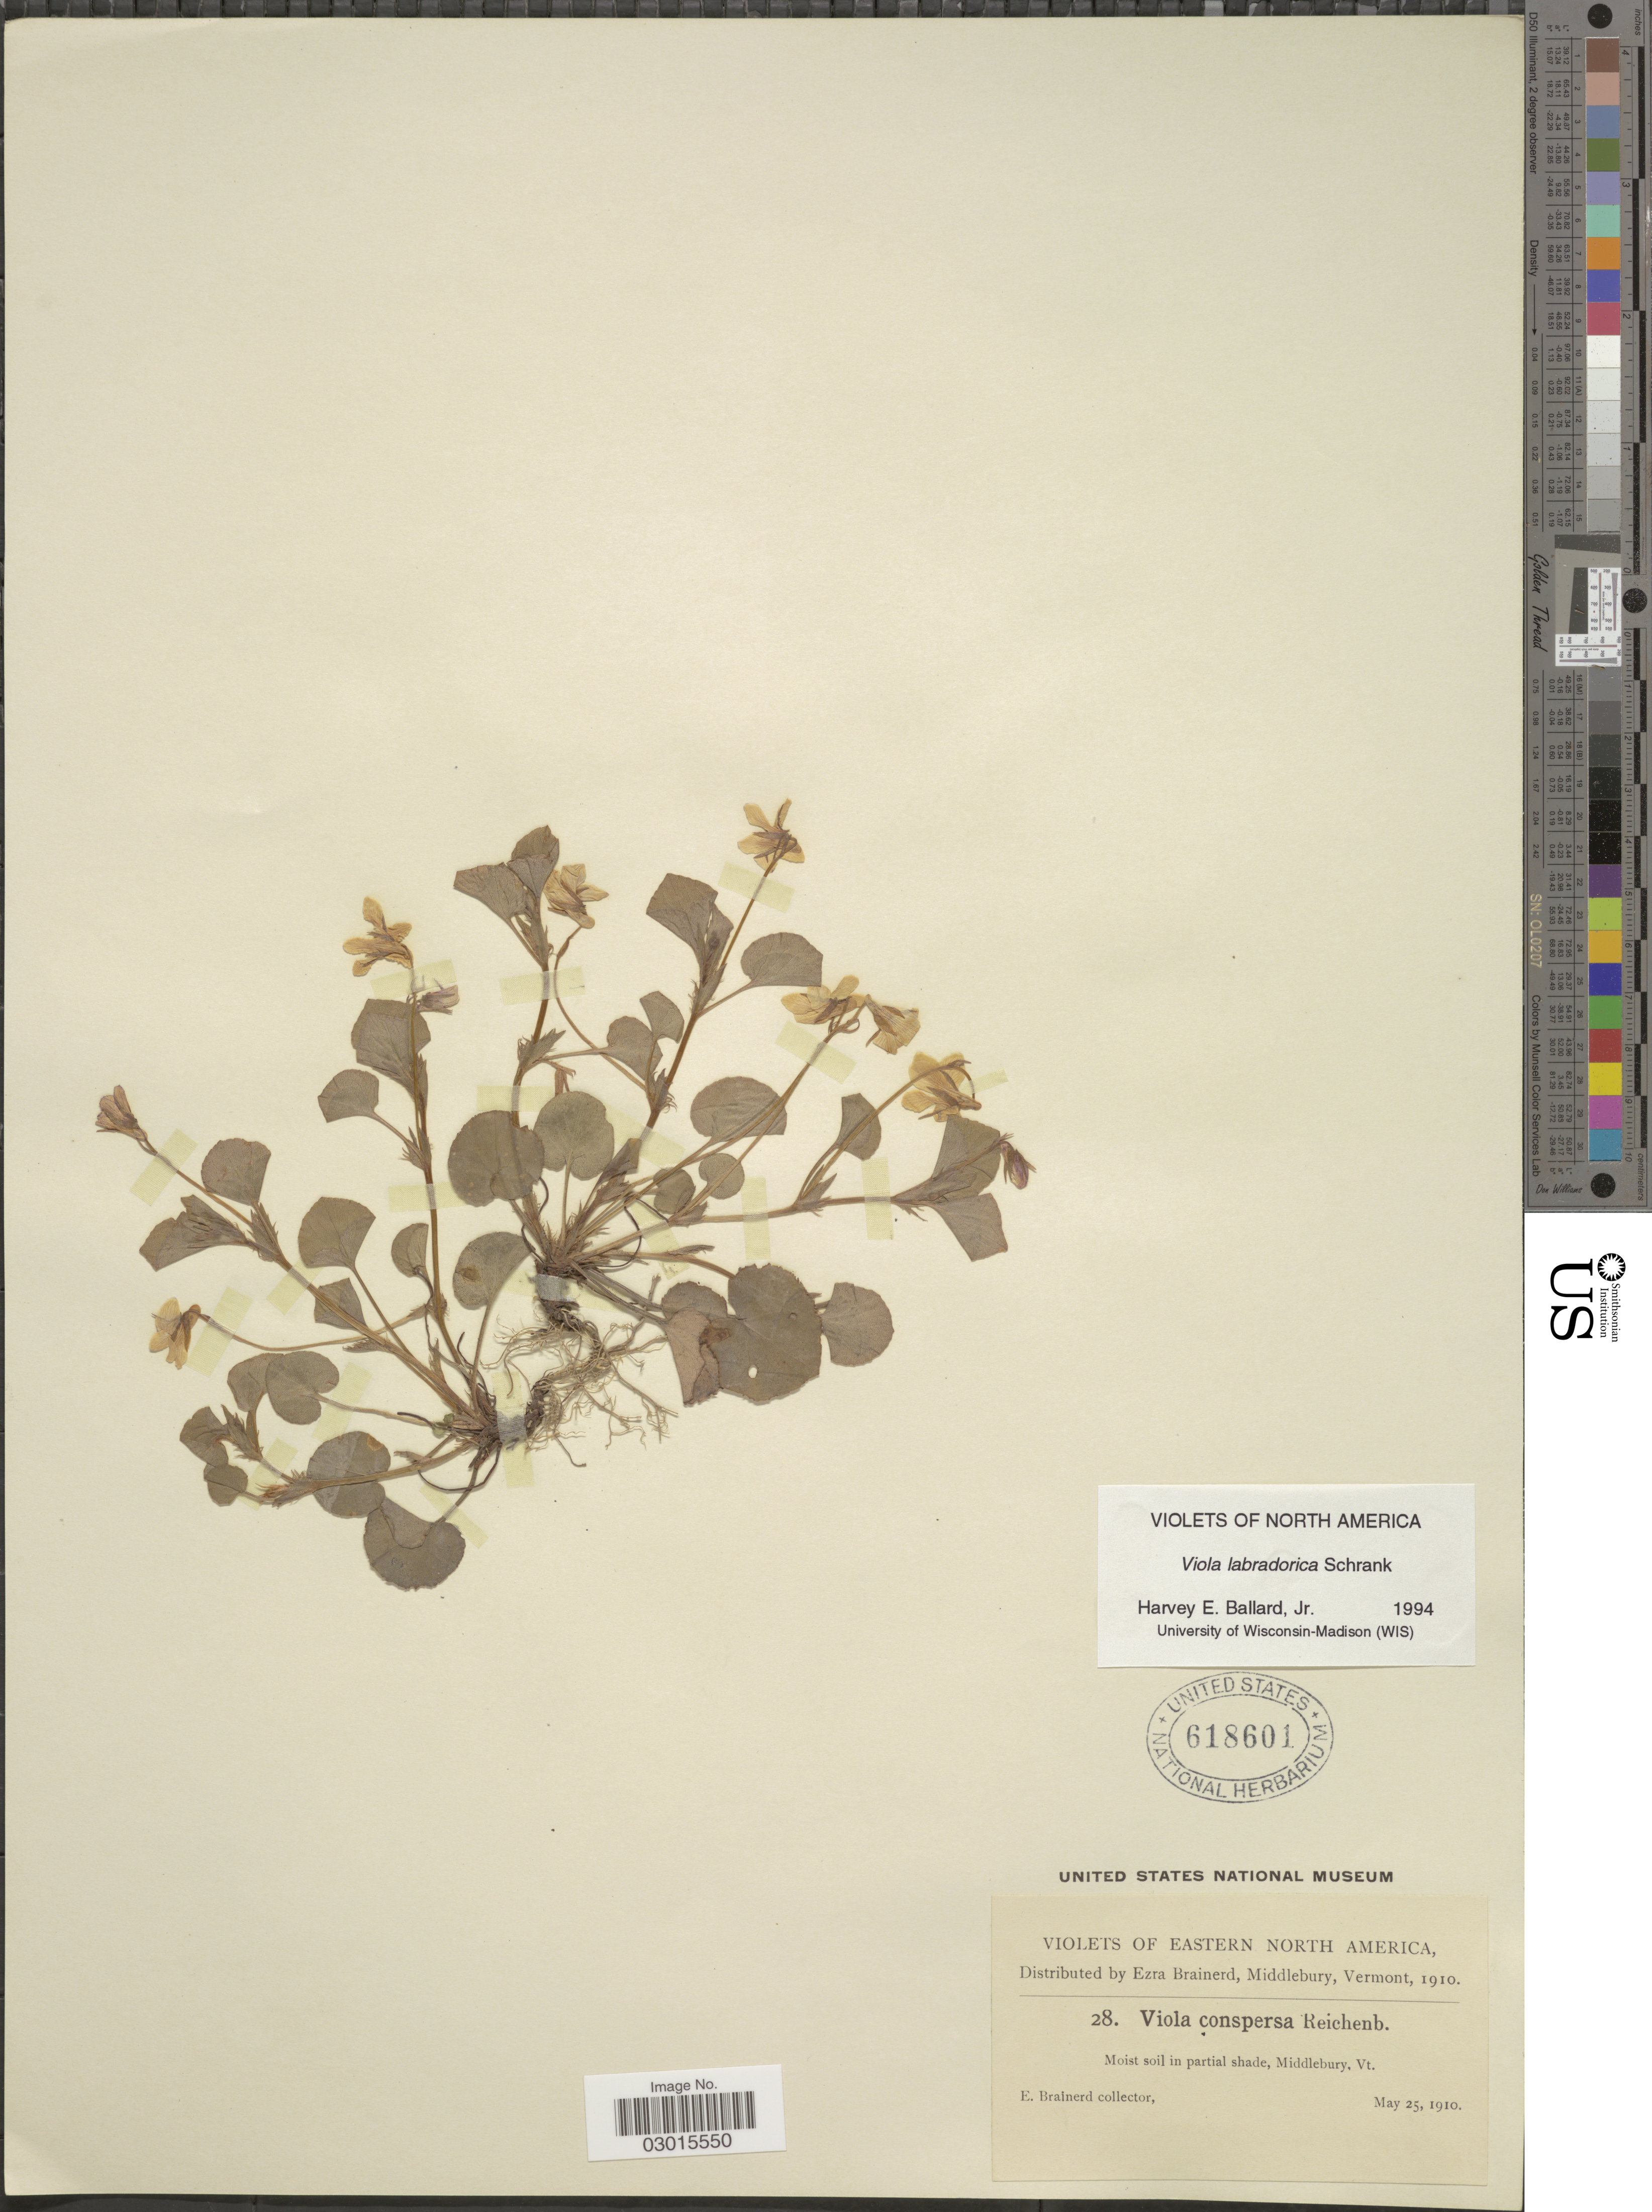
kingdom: Plantae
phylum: Tracheophyta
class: Magnoliopsida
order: Malpighiales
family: Violaceae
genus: Viola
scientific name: Viola labradorica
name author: Schrank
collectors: E. Brainerd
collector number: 28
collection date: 1910-05-25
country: United States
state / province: Vermont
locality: Eastern North America. Middlebury, Vt.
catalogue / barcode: US 618601